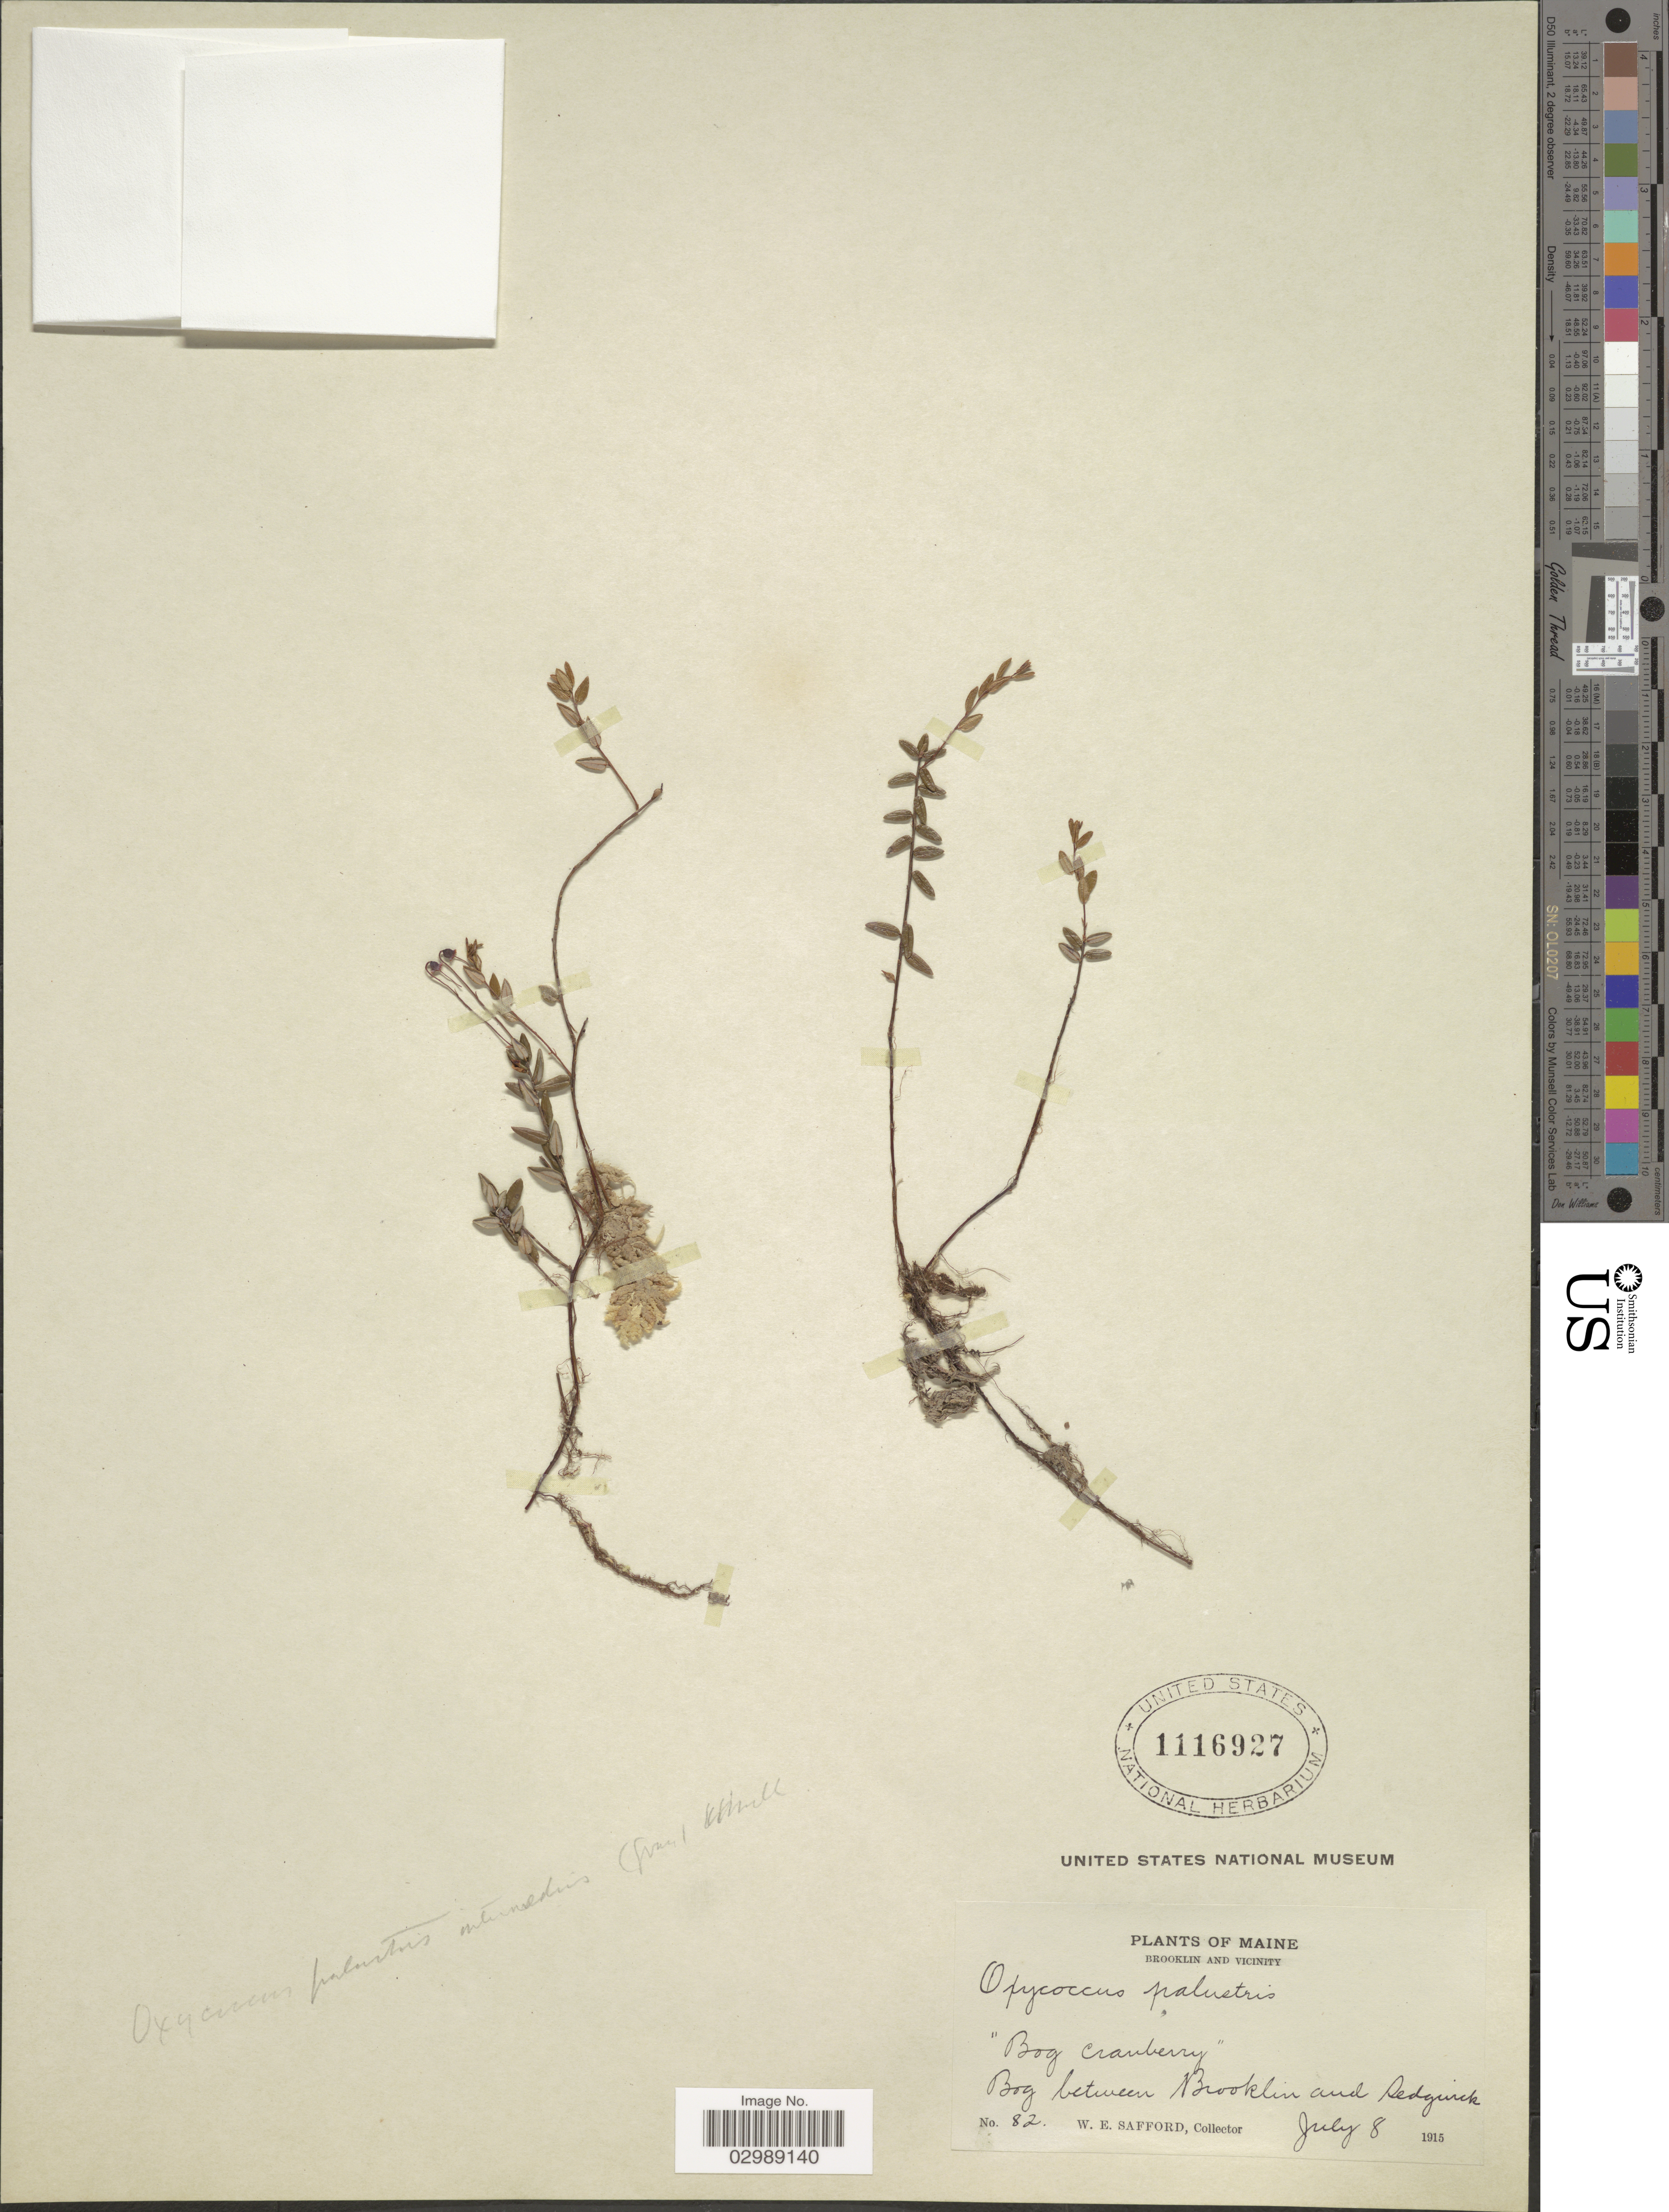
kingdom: Plantae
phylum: Tracheophyta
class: Magnoliopsida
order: Ericales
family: Ericaceae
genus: Vaccinium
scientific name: Vaccinium oxycoccos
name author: L.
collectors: W. E. Safford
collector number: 82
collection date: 1915-07-08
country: United States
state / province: Maine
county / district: Hancock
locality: Brooklin and Vicinity. "Bog Cranberry". Bog between Brooklin and Sedgwick.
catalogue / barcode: US 1116927